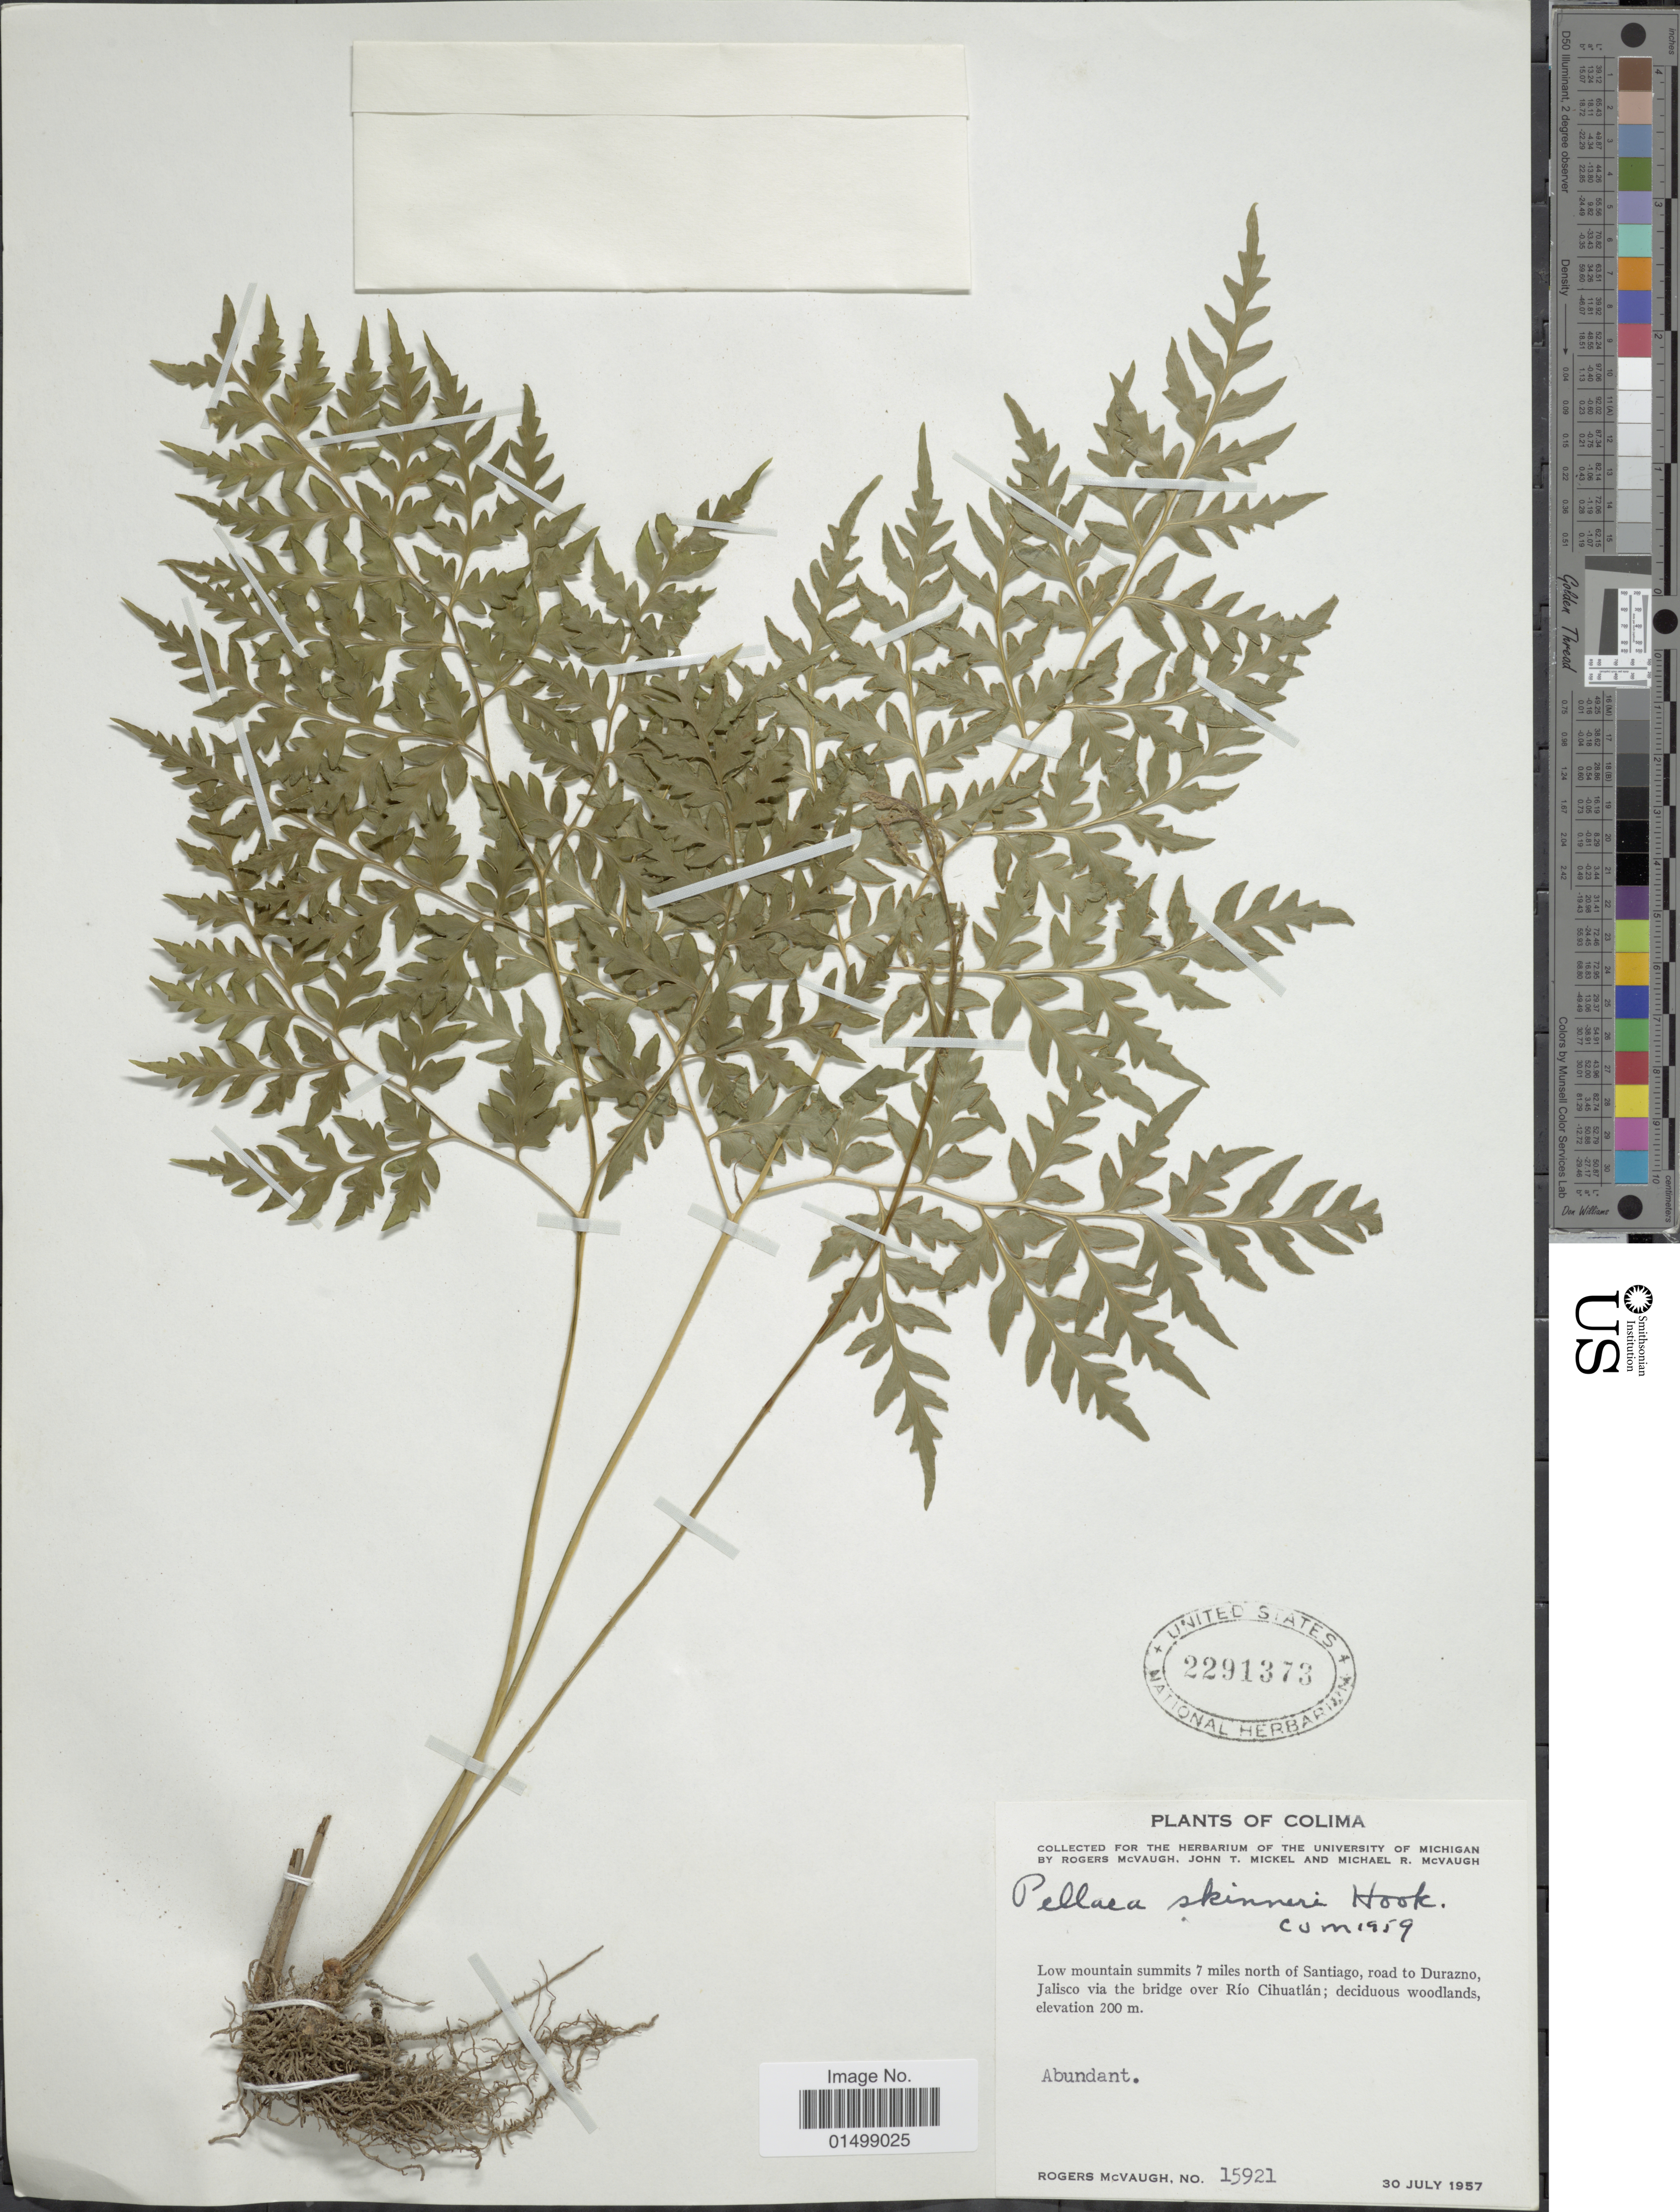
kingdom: Plantae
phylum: Tracheophyta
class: Polypodiopsida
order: Polypodiales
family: Pteridaceae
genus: Cheilanthes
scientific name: Cheilanthes skinneri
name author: (Hook.) T. Moore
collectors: R. McVaugh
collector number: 15921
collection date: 1957-07-30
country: Mexico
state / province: Colima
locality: Colima. Low mountains summits 7 miles north of Santiago, road to Durazno, Jalisco via the bridge over Rio Cihuatlan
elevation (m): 200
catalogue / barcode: US 2291373